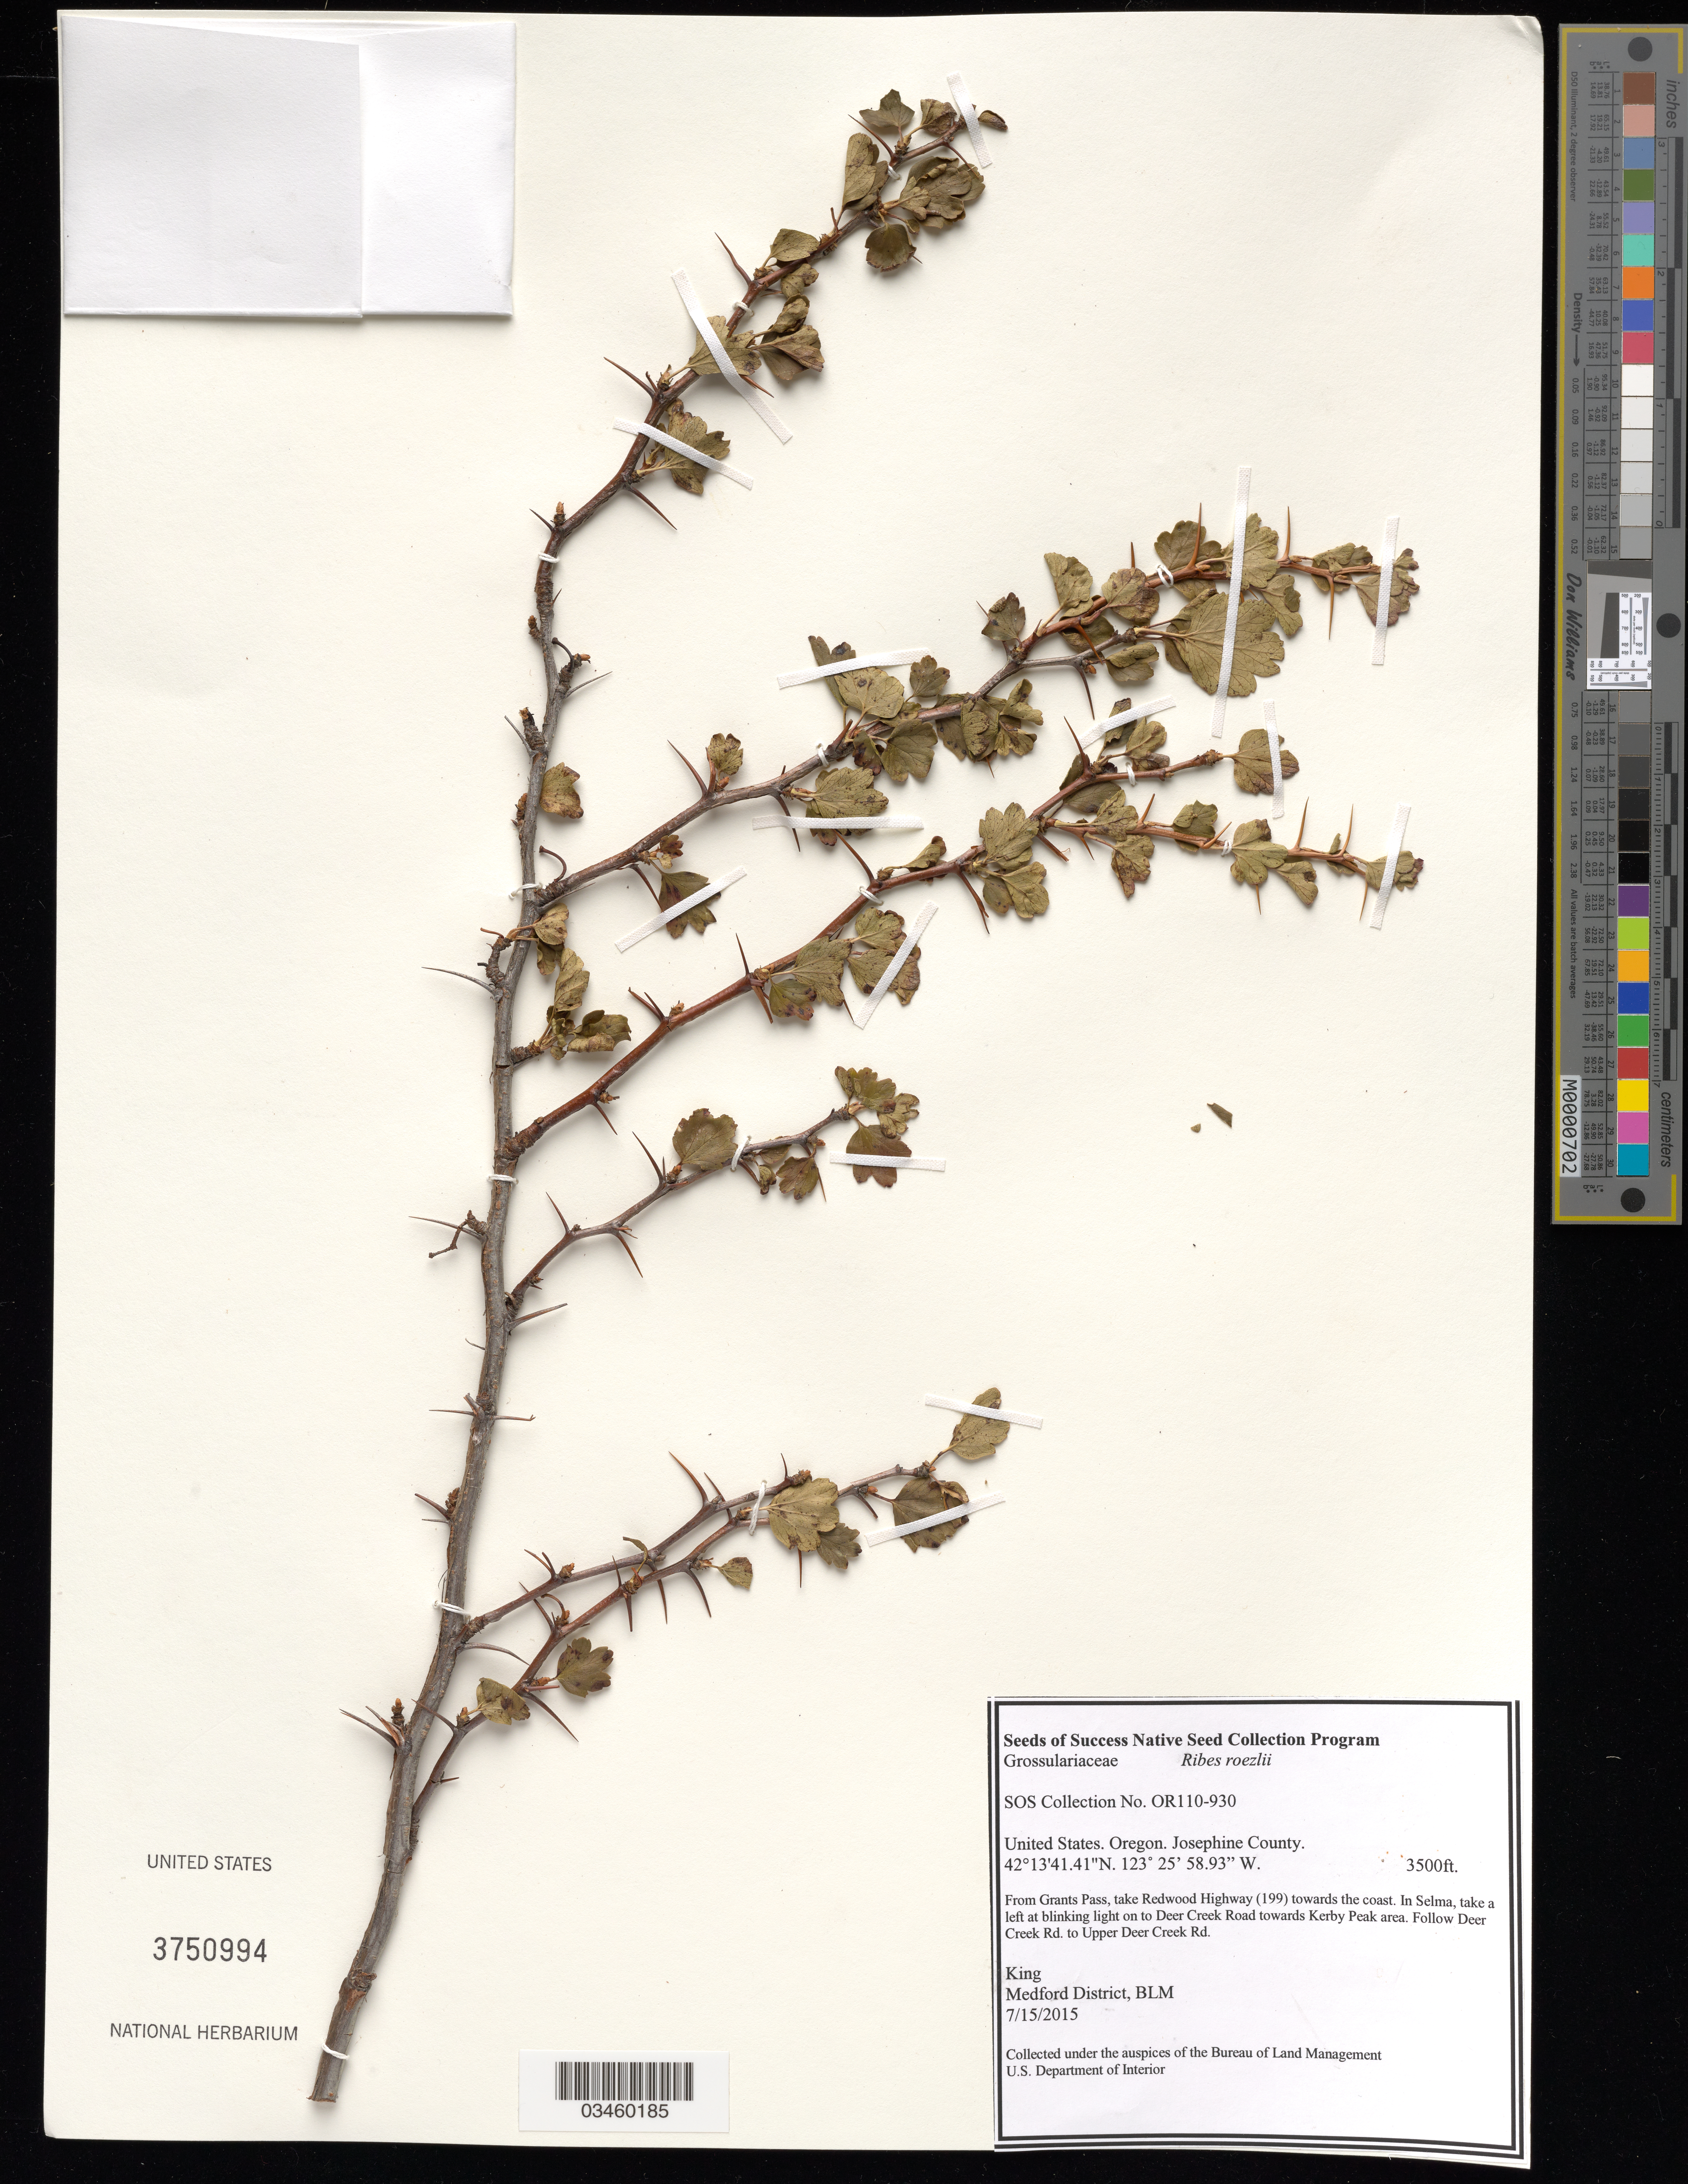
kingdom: Plantae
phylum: Tracheophyta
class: Magnoliopsida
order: Saxifragales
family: Grossulariaceae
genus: Ribes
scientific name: Ribes roezlii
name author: Regel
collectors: King, --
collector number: OR110-930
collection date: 2015-07-15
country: United States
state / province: Oregon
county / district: Josephine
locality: Upper Deer Creek, Upper Deer Creek Rd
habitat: Open rocky hillside over Deer Creek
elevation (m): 1067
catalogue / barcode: US 3750994